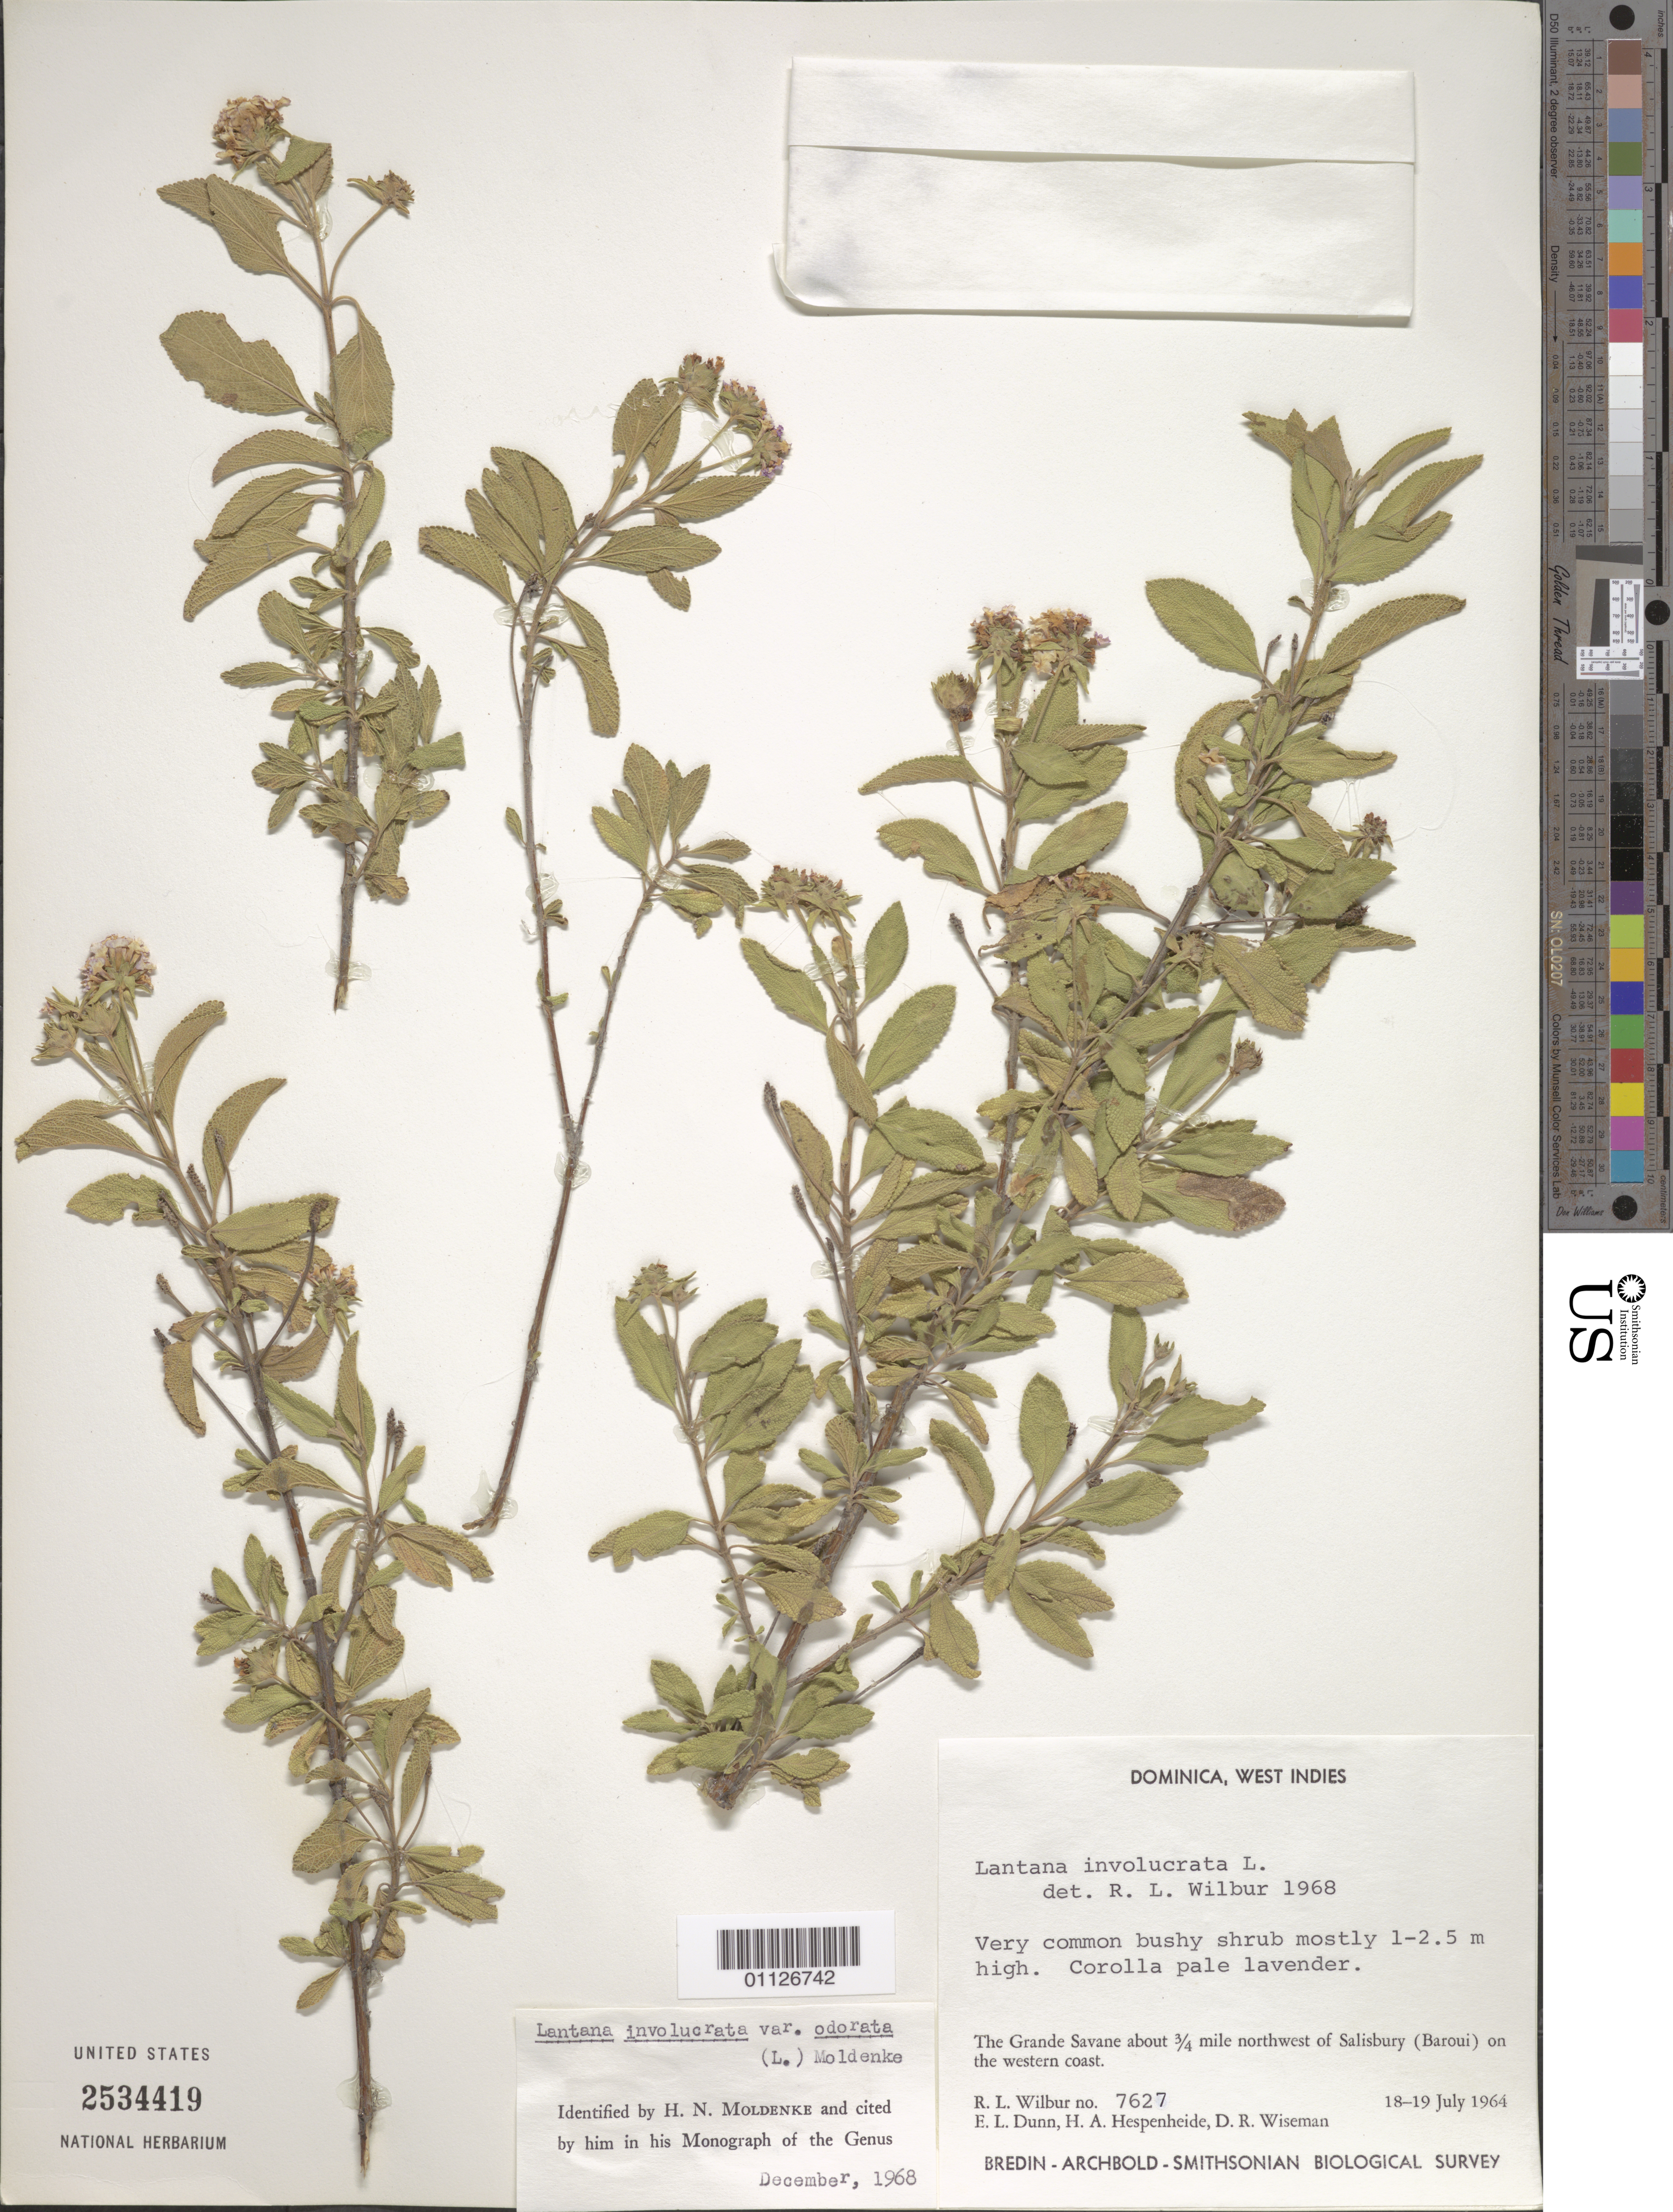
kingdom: Plantae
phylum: Tracheophyta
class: Magnoliopsida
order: Lamiales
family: Verbenaceae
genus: Lantana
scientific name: Lantana involucrata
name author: L.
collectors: R. L. Wilbur, E. Dunn, H. A. Hespenheide & D. R. Wiseman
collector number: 7627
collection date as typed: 18 Jul 1964 to 19 Jul 1964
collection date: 1964-07-18/1964-07-19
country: Dominica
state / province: St. Joseph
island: Dominica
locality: The Grande Savane about .75 mi NW of Salisbury (Baroui) on the W coast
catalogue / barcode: US 2534419